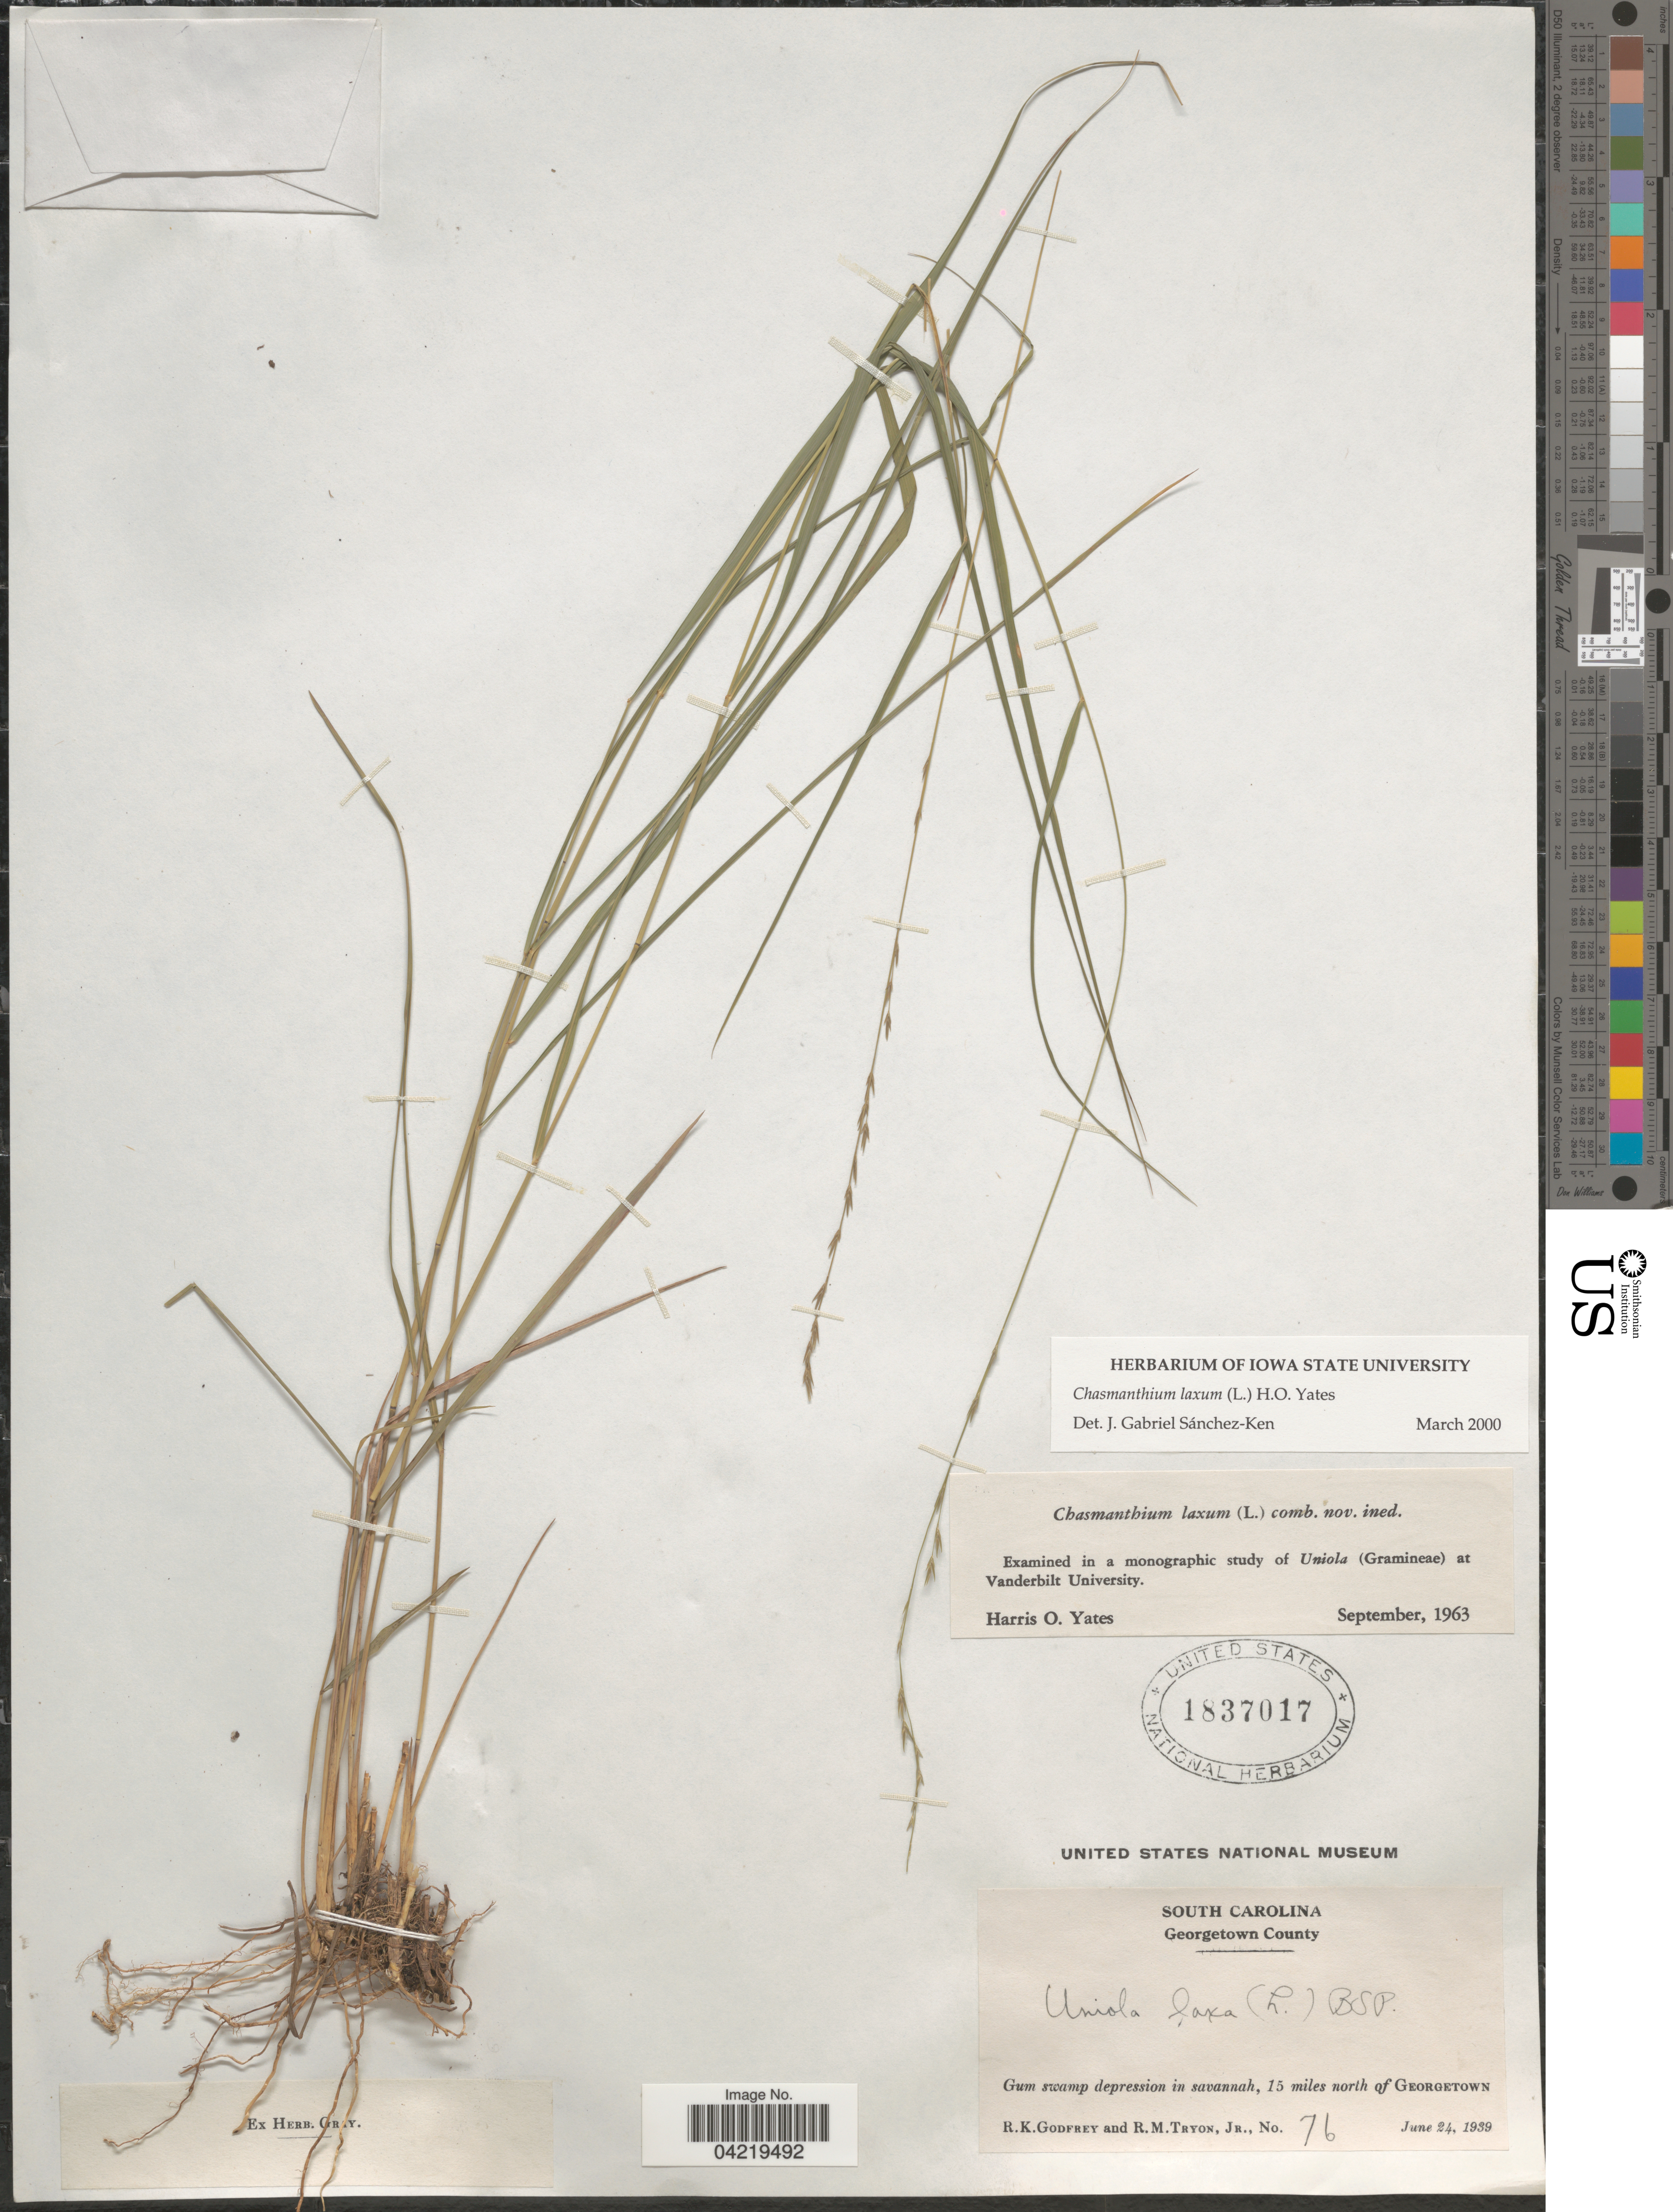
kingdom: Plantae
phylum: Tracheophyta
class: Liliopsida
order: Poales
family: Poaceae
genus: Chasmanthium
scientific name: Chasmanthium laxum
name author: (L.) H.O. Yates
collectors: R. K. Godfrey & R. Tryon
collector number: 76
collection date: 1939-06-24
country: United States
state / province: South Carolina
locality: Georgetown County. Gum swamp depression in savannah, 15 miles north of Georgetown.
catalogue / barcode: US 1837017